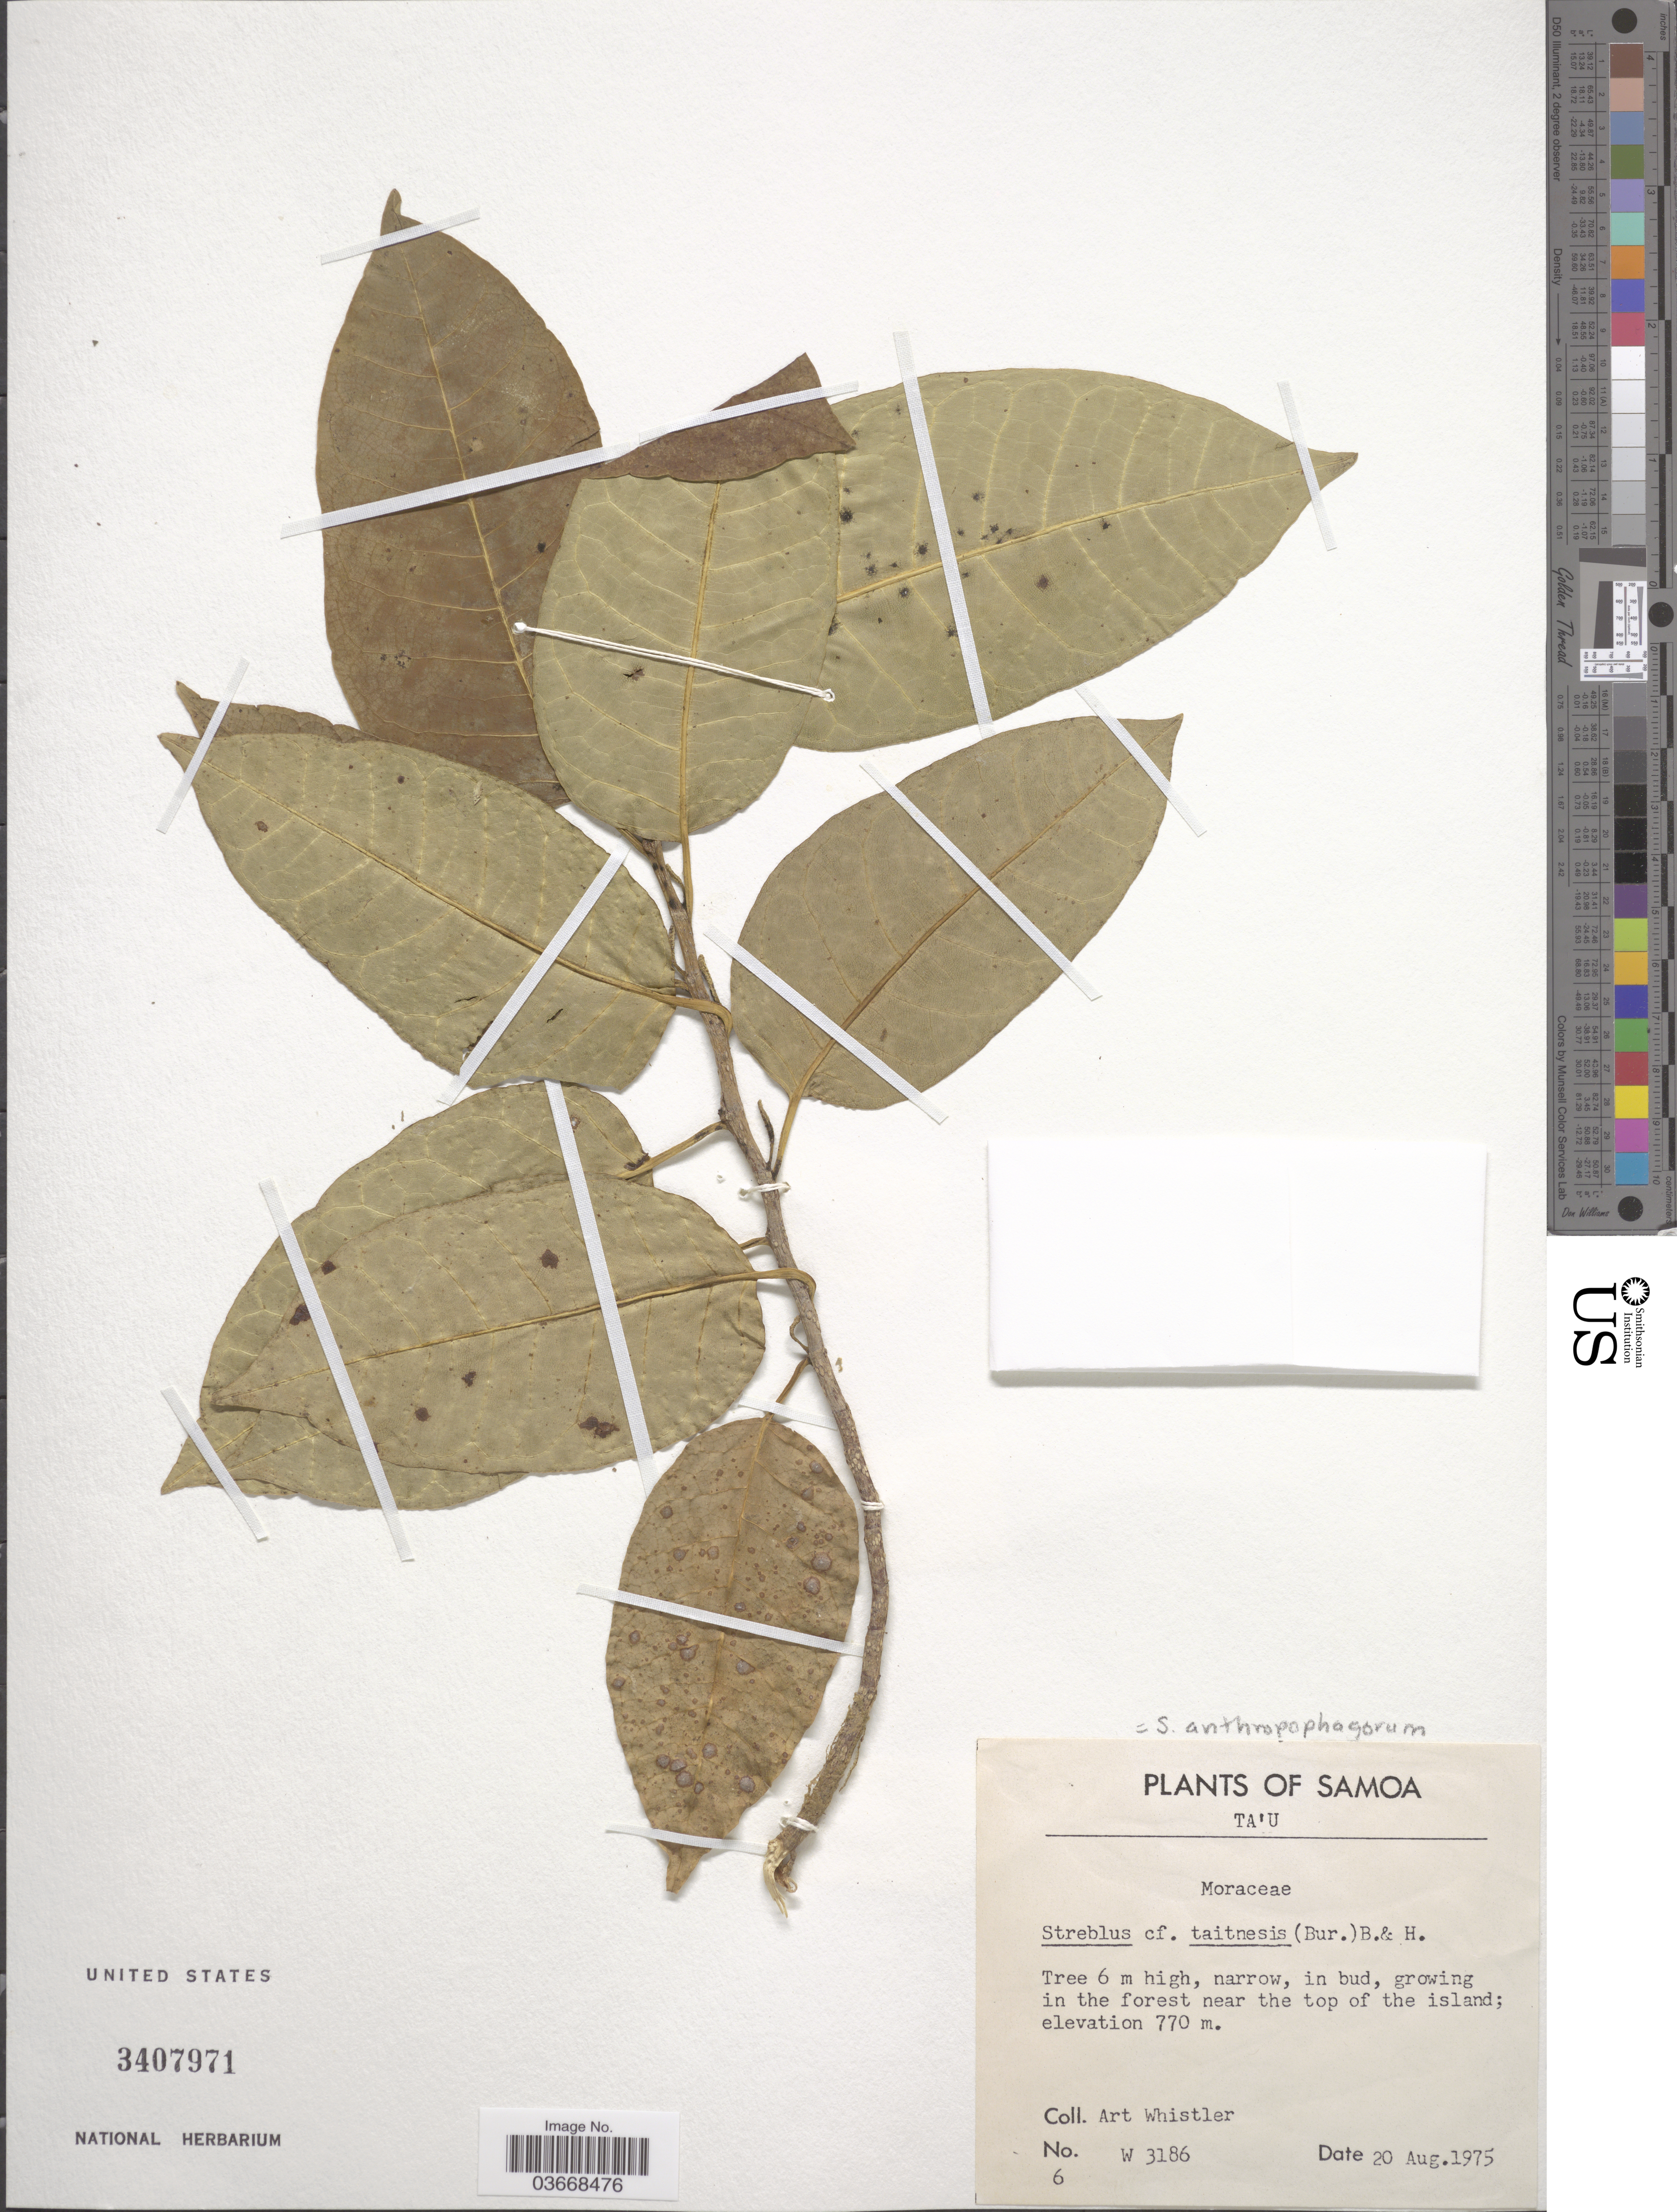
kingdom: Plantae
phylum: Tracheophyta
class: Magnoliopsida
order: Rosales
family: Moraceae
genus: Paratrophis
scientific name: Paratrophis anthropophagorum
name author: (Seem.) Benth. & Hook. f. ex Drake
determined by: Wagner, W. L., (BOT), Smithsonian Institution - National Museum of Natural History (UNITED STATES)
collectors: A. Whistler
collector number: W3186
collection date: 1975-08-20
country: American Samoa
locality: Samoa. Ta'u. In the forest near the top of the island.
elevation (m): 770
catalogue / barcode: US 3407971